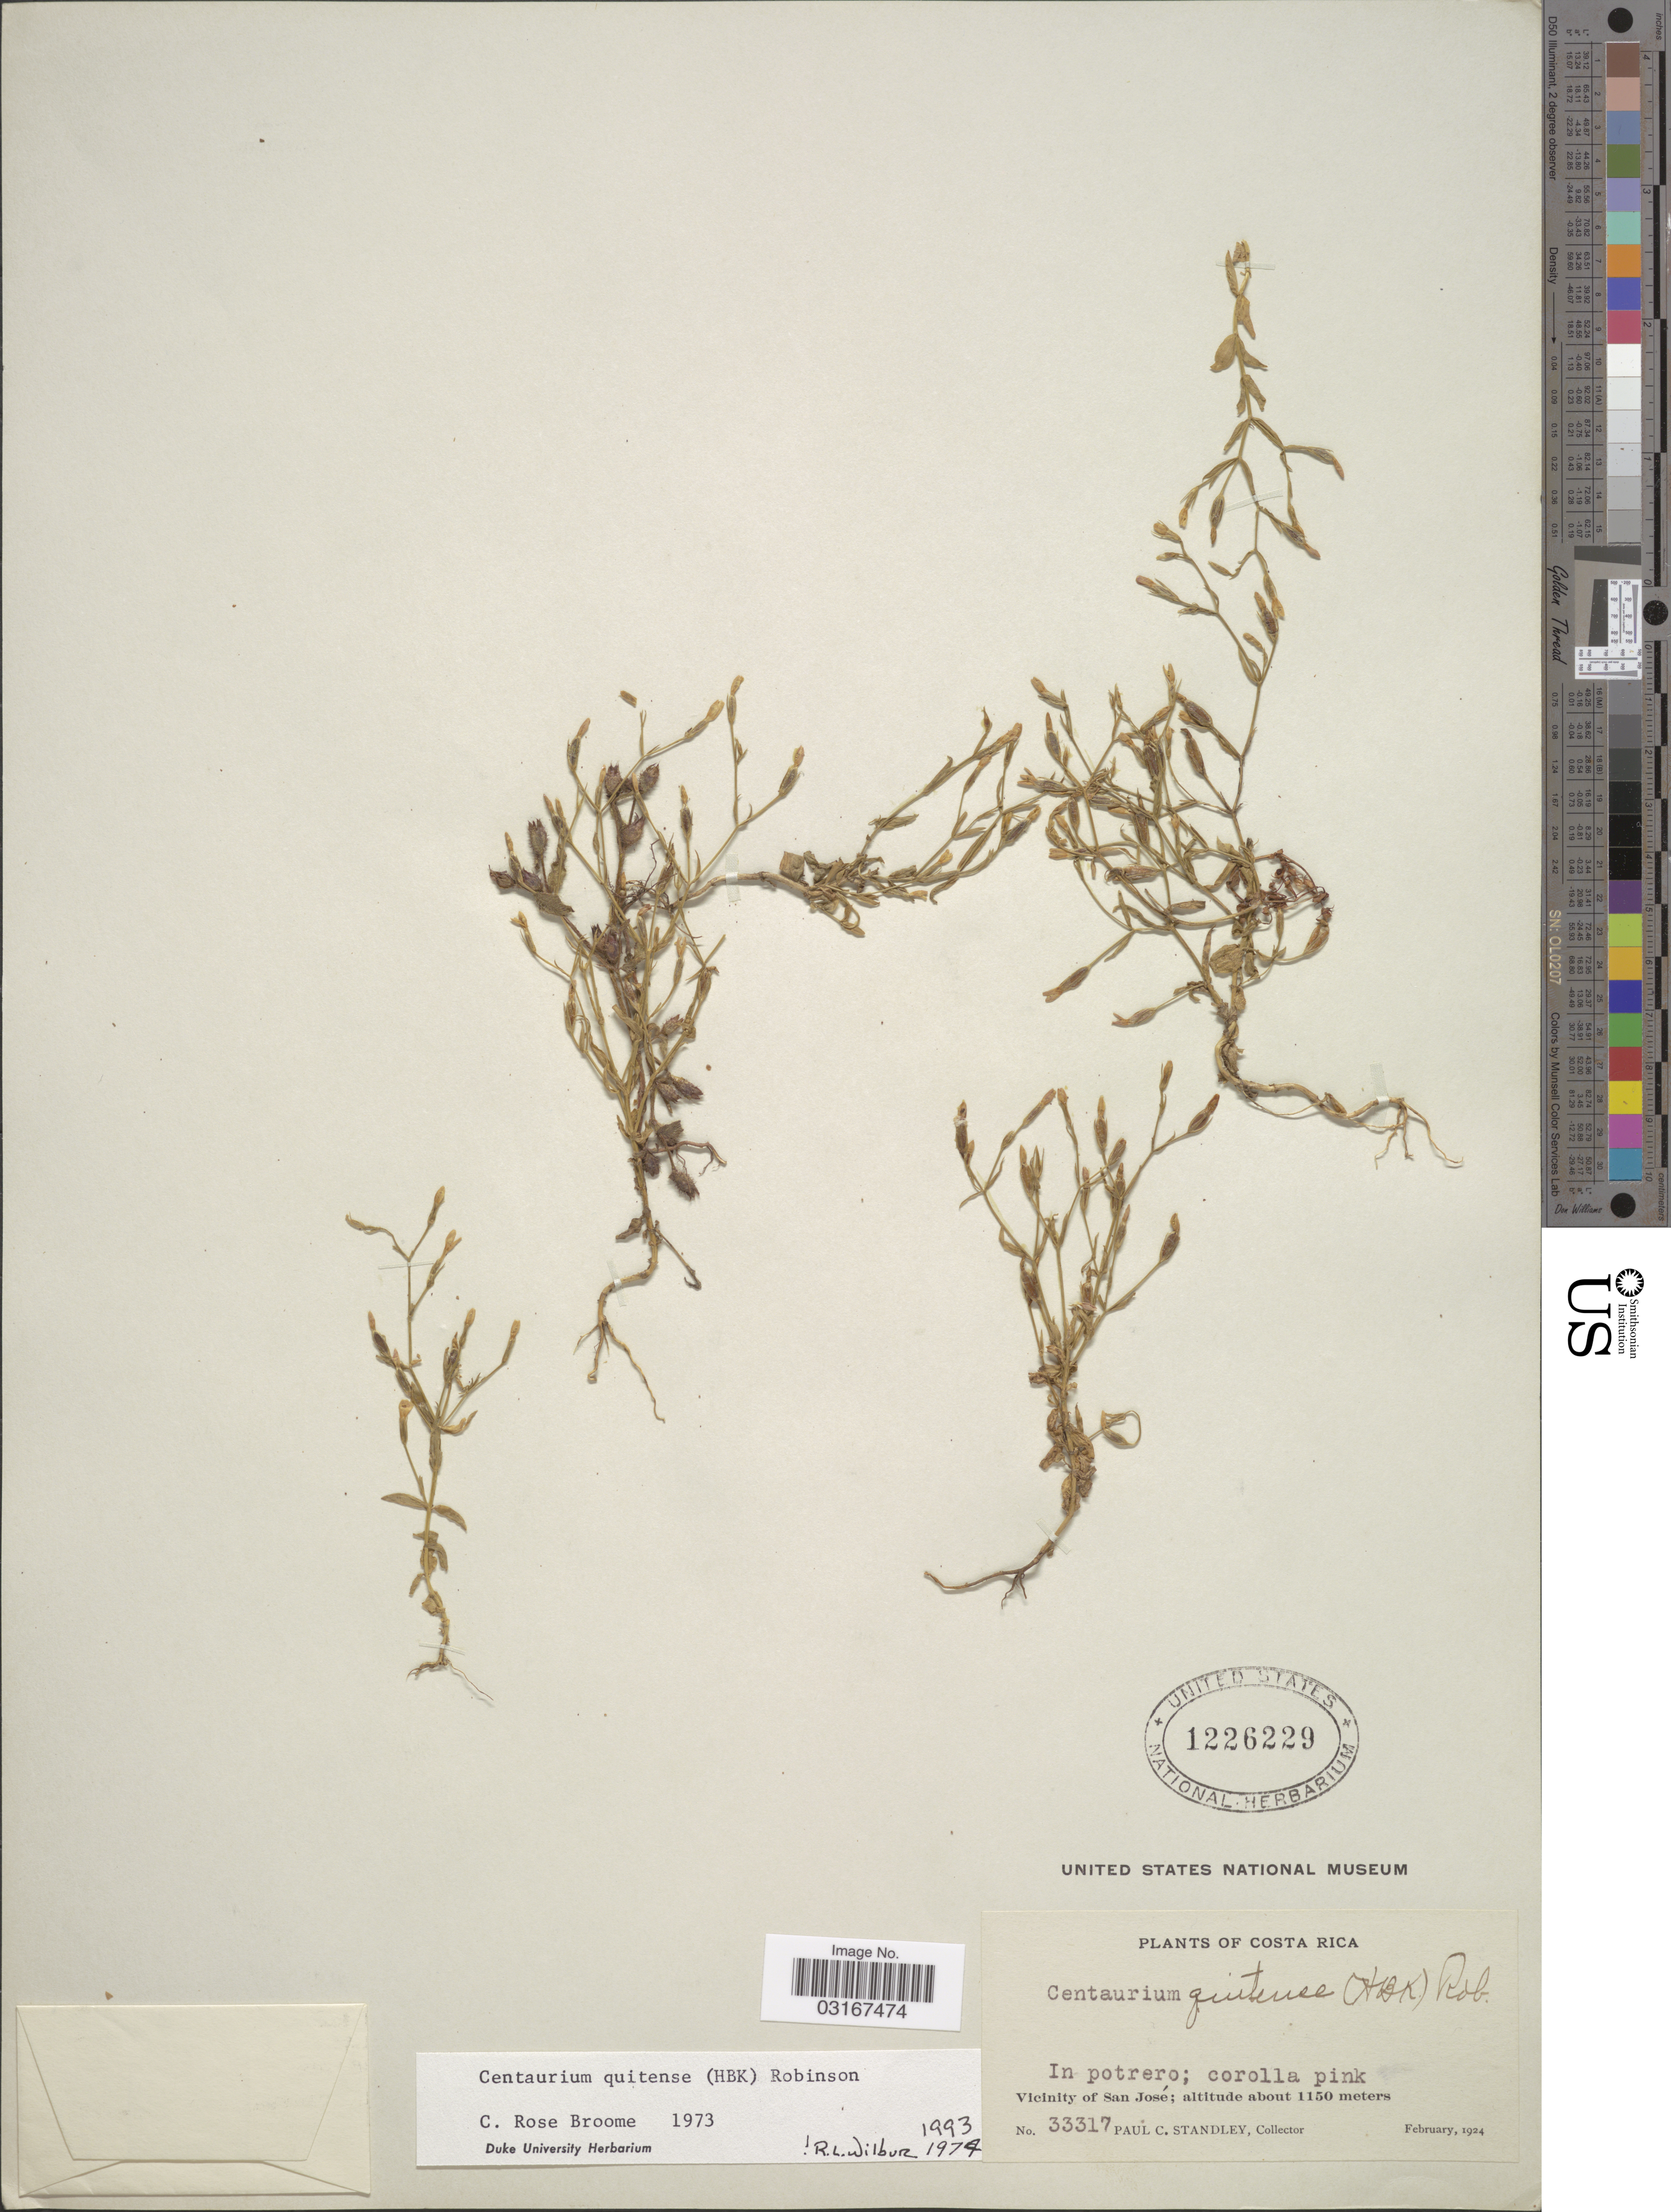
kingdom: Plantae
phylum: Tracheophyta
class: Magnoliopsida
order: Gentianales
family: Gentianaceae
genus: Centaurium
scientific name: Centaurium quitense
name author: (Kunth) B.L. Rob.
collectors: P. C. Standley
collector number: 33317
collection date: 1924-02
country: Costa Rica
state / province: San José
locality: In potrero.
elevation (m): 1150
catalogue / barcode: US 1226229